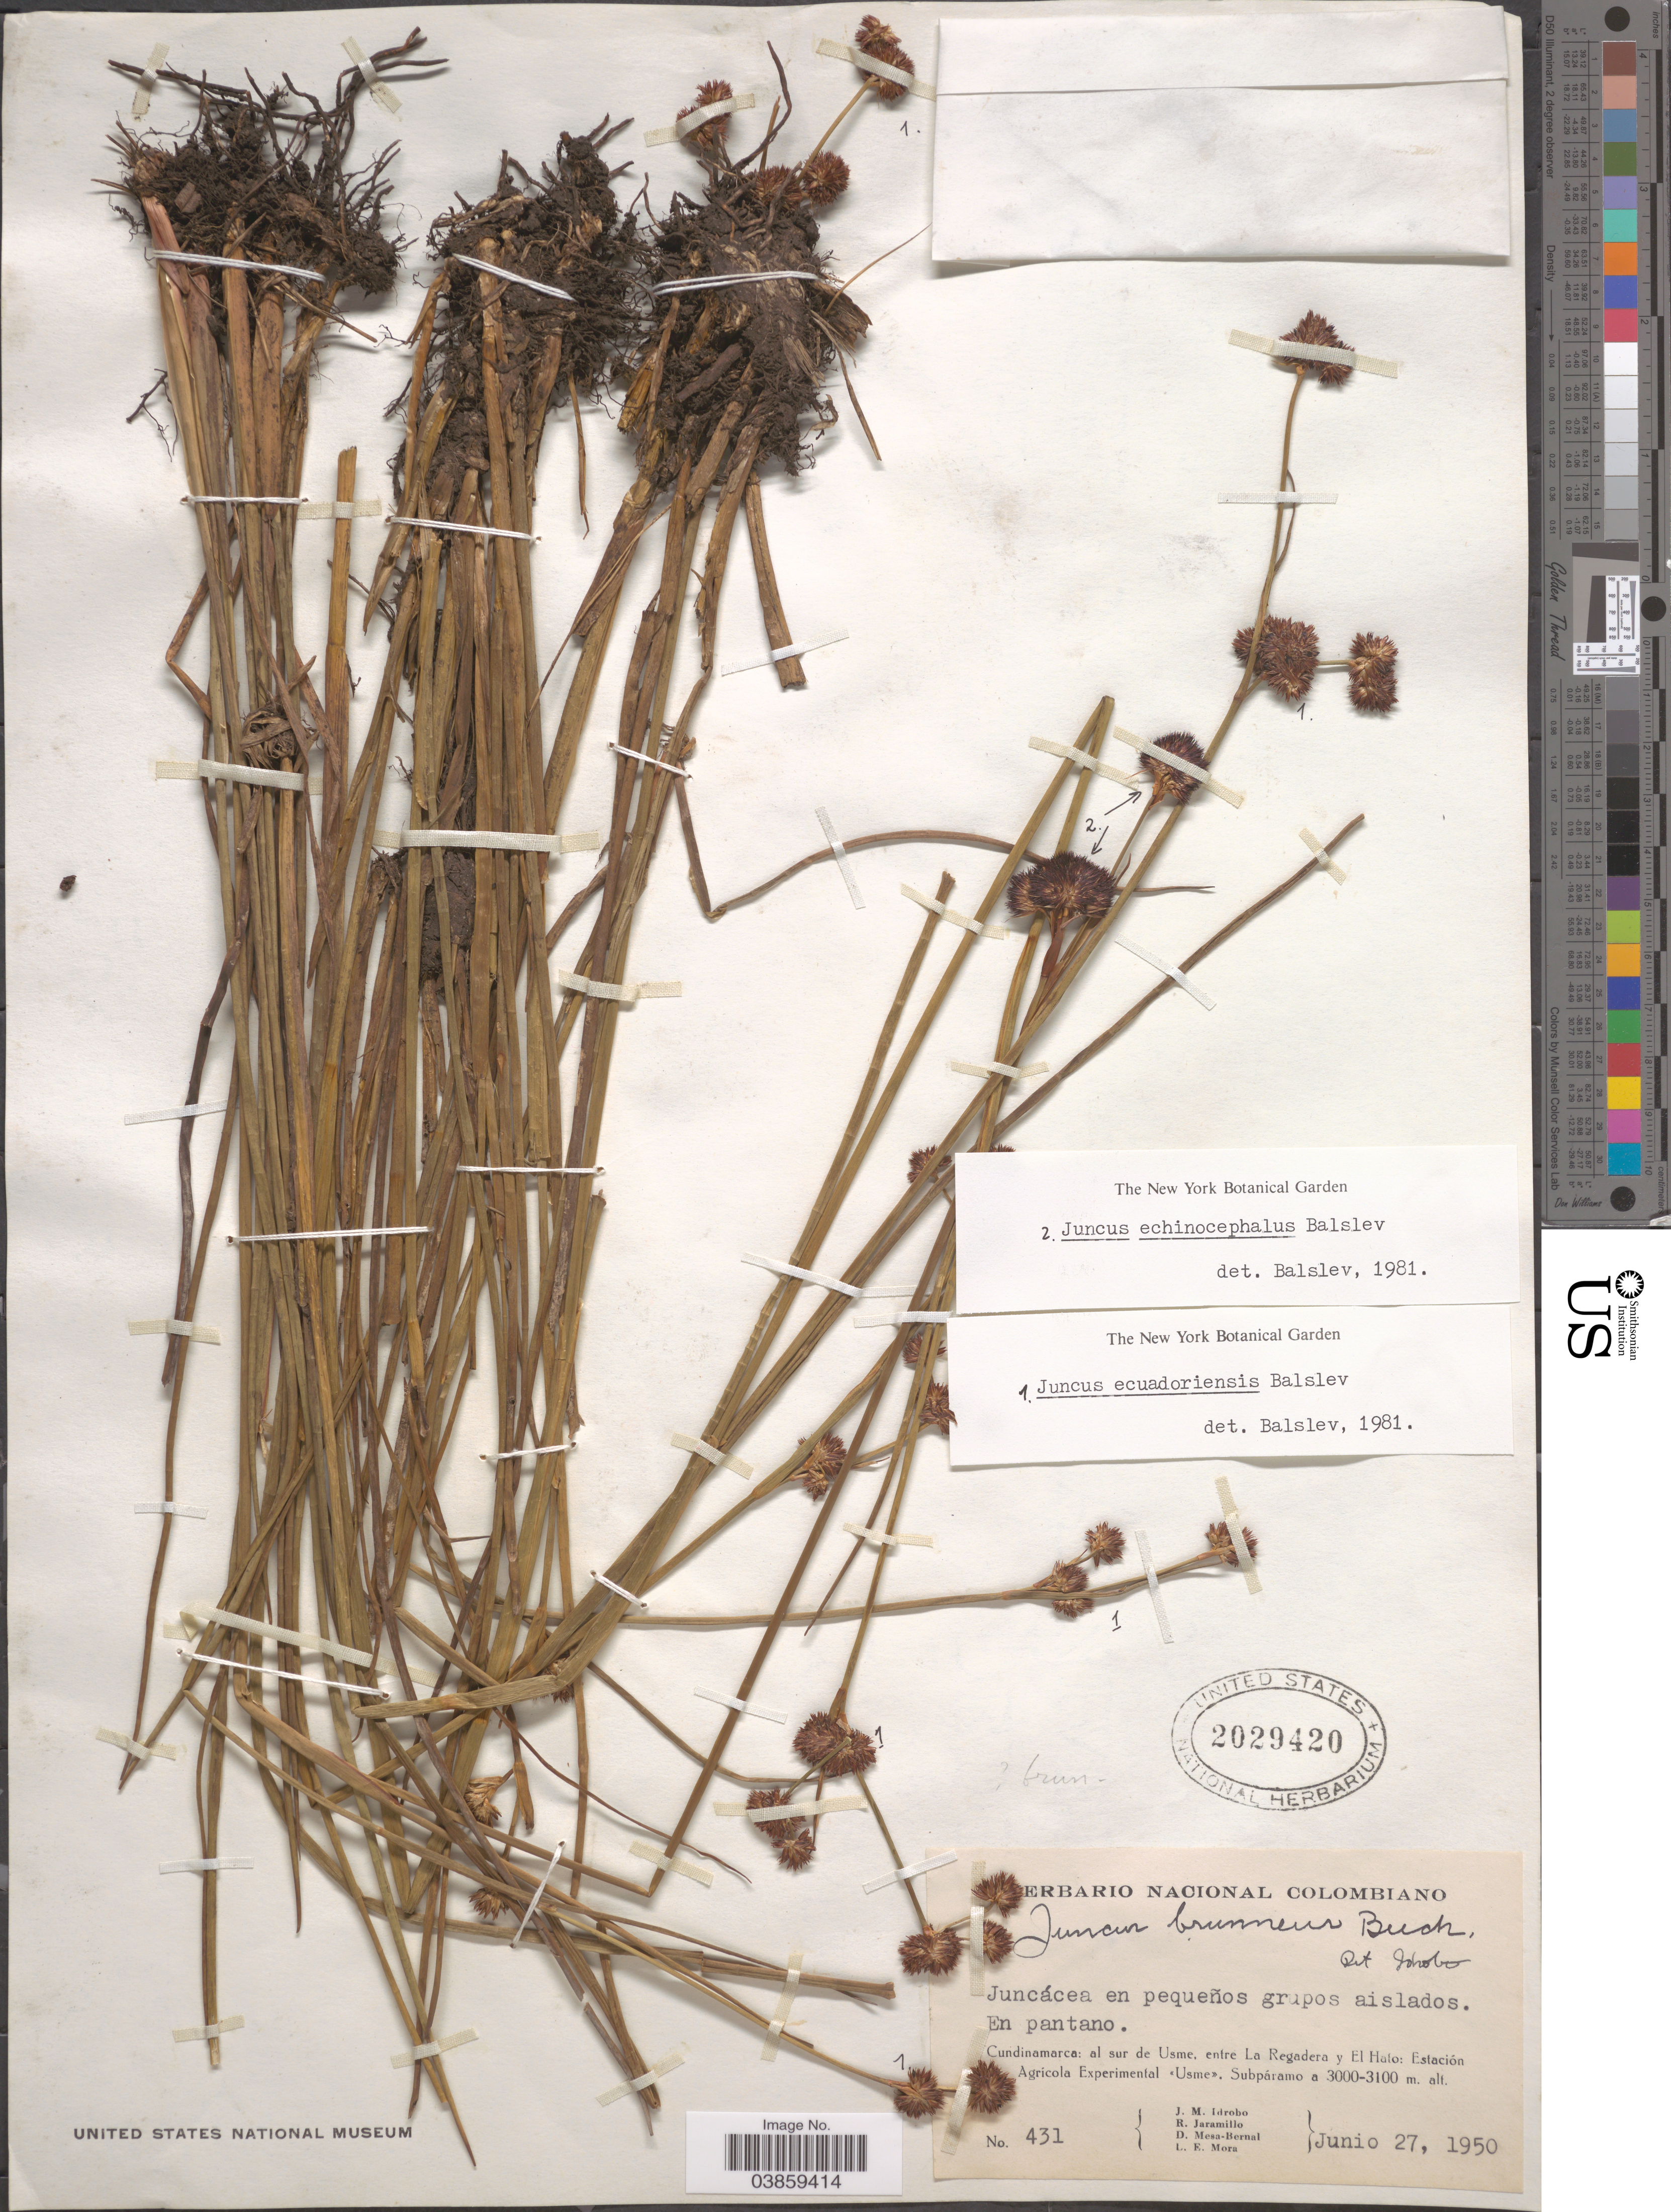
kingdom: Plantae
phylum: Tracheophyta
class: Liliopsida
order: Poales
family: Juncaceae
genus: Juncus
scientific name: Juncus echinocephalus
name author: Balslev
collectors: J. M. Idrobo, R. Jaramillo, D. Mesa-Bernal & L. Mora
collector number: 431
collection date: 1950-06-27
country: Colombia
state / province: Cundinamarca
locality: Al sur de Usme, entre La Regadera y El Hato: Estación Agricola Experimental <Usme>.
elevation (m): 3000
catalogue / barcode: US 2029420